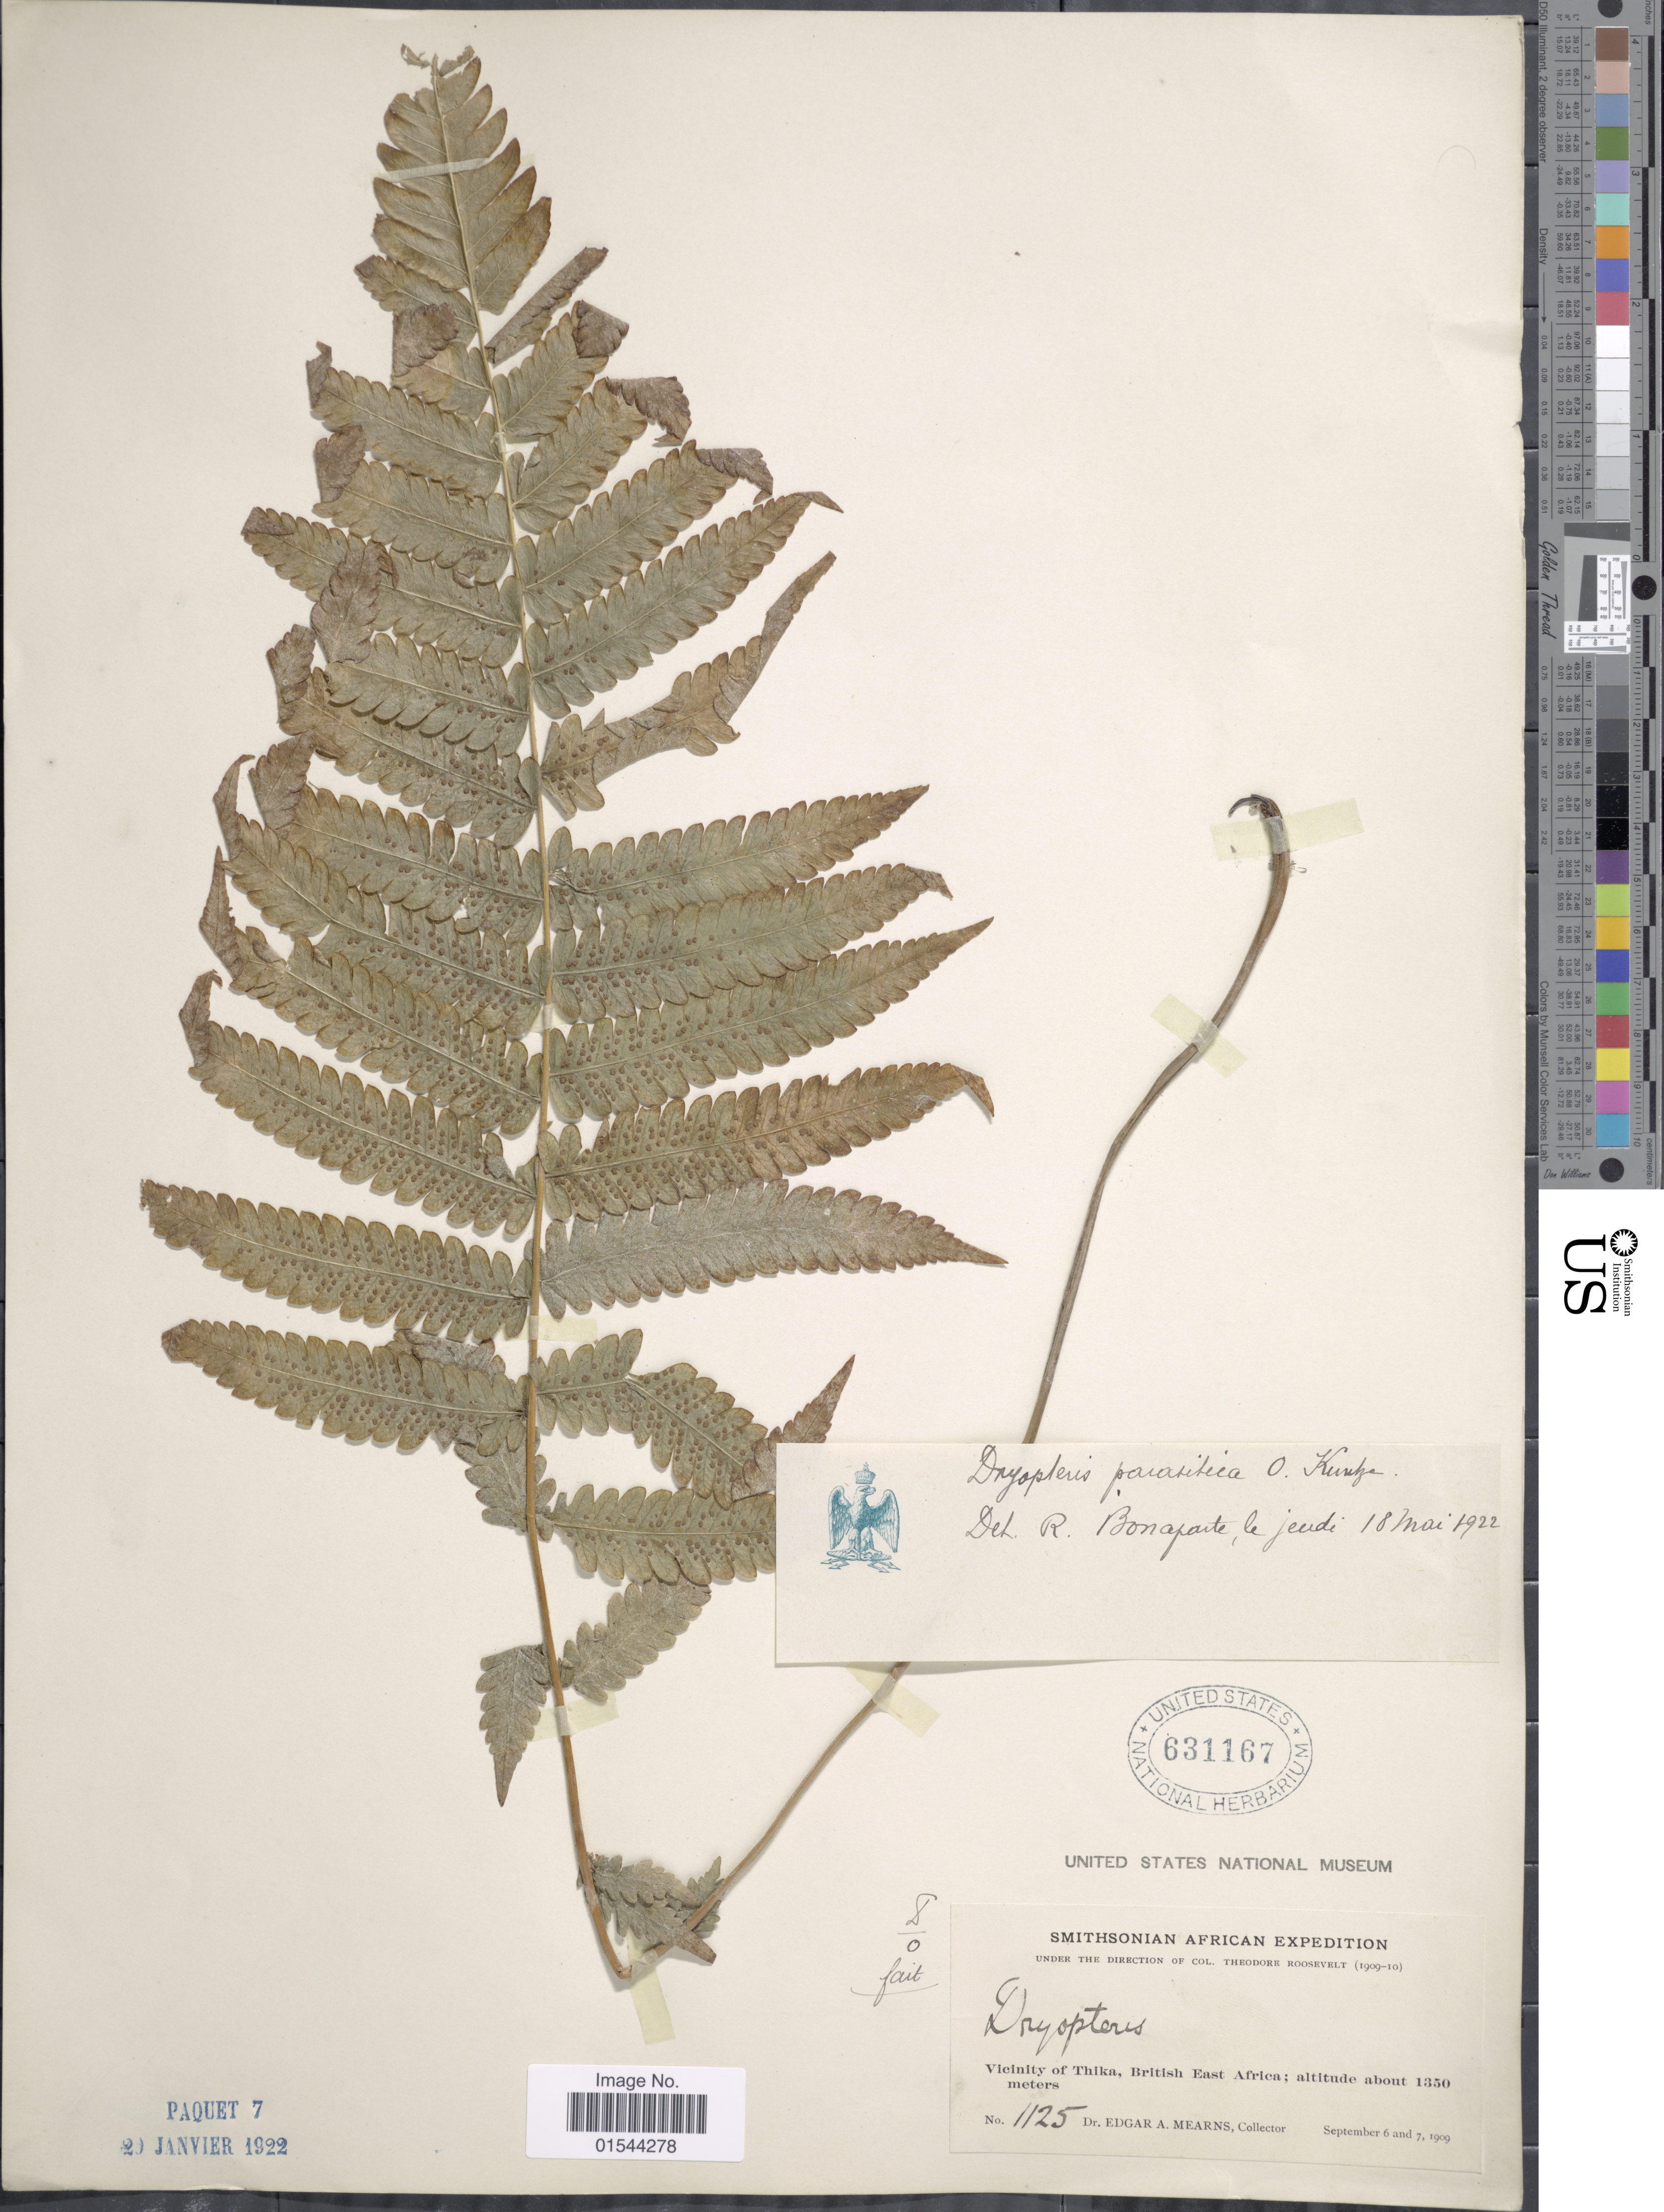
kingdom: Plantae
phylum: Tracheophyta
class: Polypodiopsida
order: Polypodiales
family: Thelypteridaceae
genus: Christella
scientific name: Christella hispidula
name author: (Decne.) Holttum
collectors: E. A. Mearns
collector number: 1125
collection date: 1909-09-06/1909-09-07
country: Kenya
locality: Vicinity of Thika, British East Africa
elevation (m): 1350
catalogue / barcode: US 631167